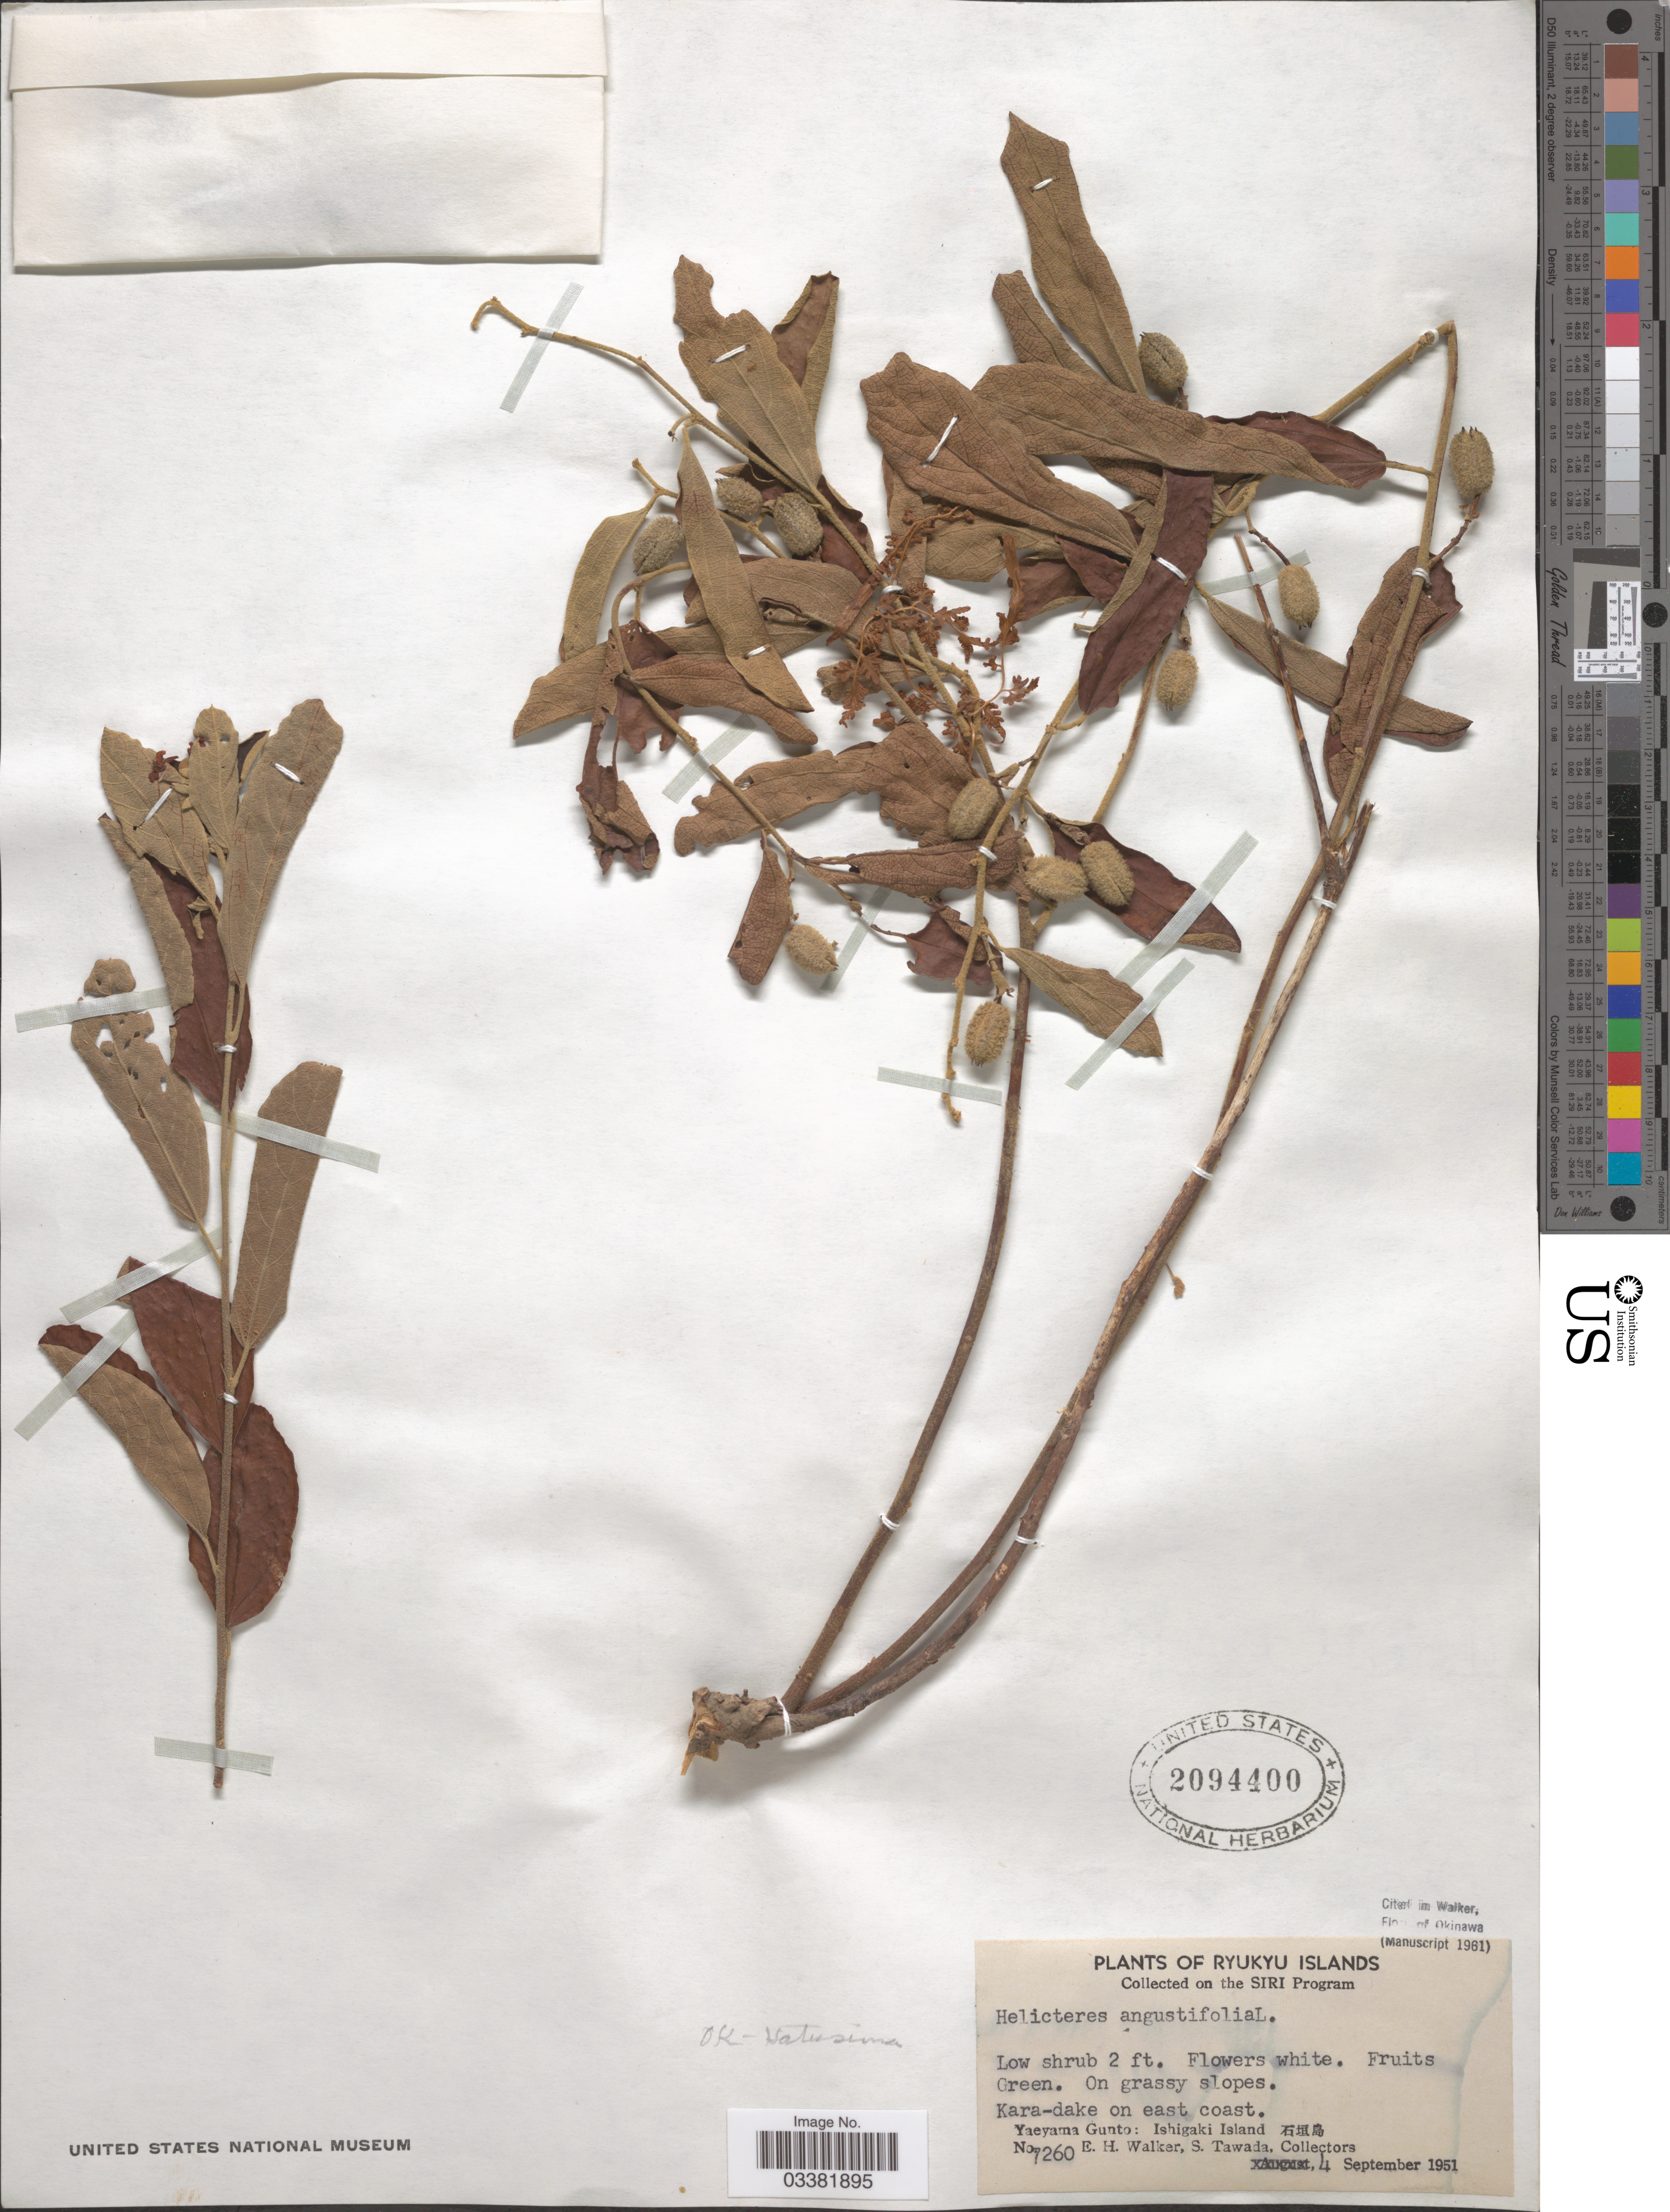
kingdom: Plantae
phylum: Tracheophyta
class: Magnoliopsida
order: Malvales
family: Malvaceae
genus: Helicteres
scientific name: Helicteres angustifolia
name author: L.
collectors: E. H. Walker & S. Tawada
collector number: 7260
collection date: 1951-09-04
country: Japan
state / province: Okinawa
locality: Ryukyu Islands. Kara-dake on east coast. Yaeyama Gunto: Ishigaki Island X.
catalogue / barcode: US 2094400